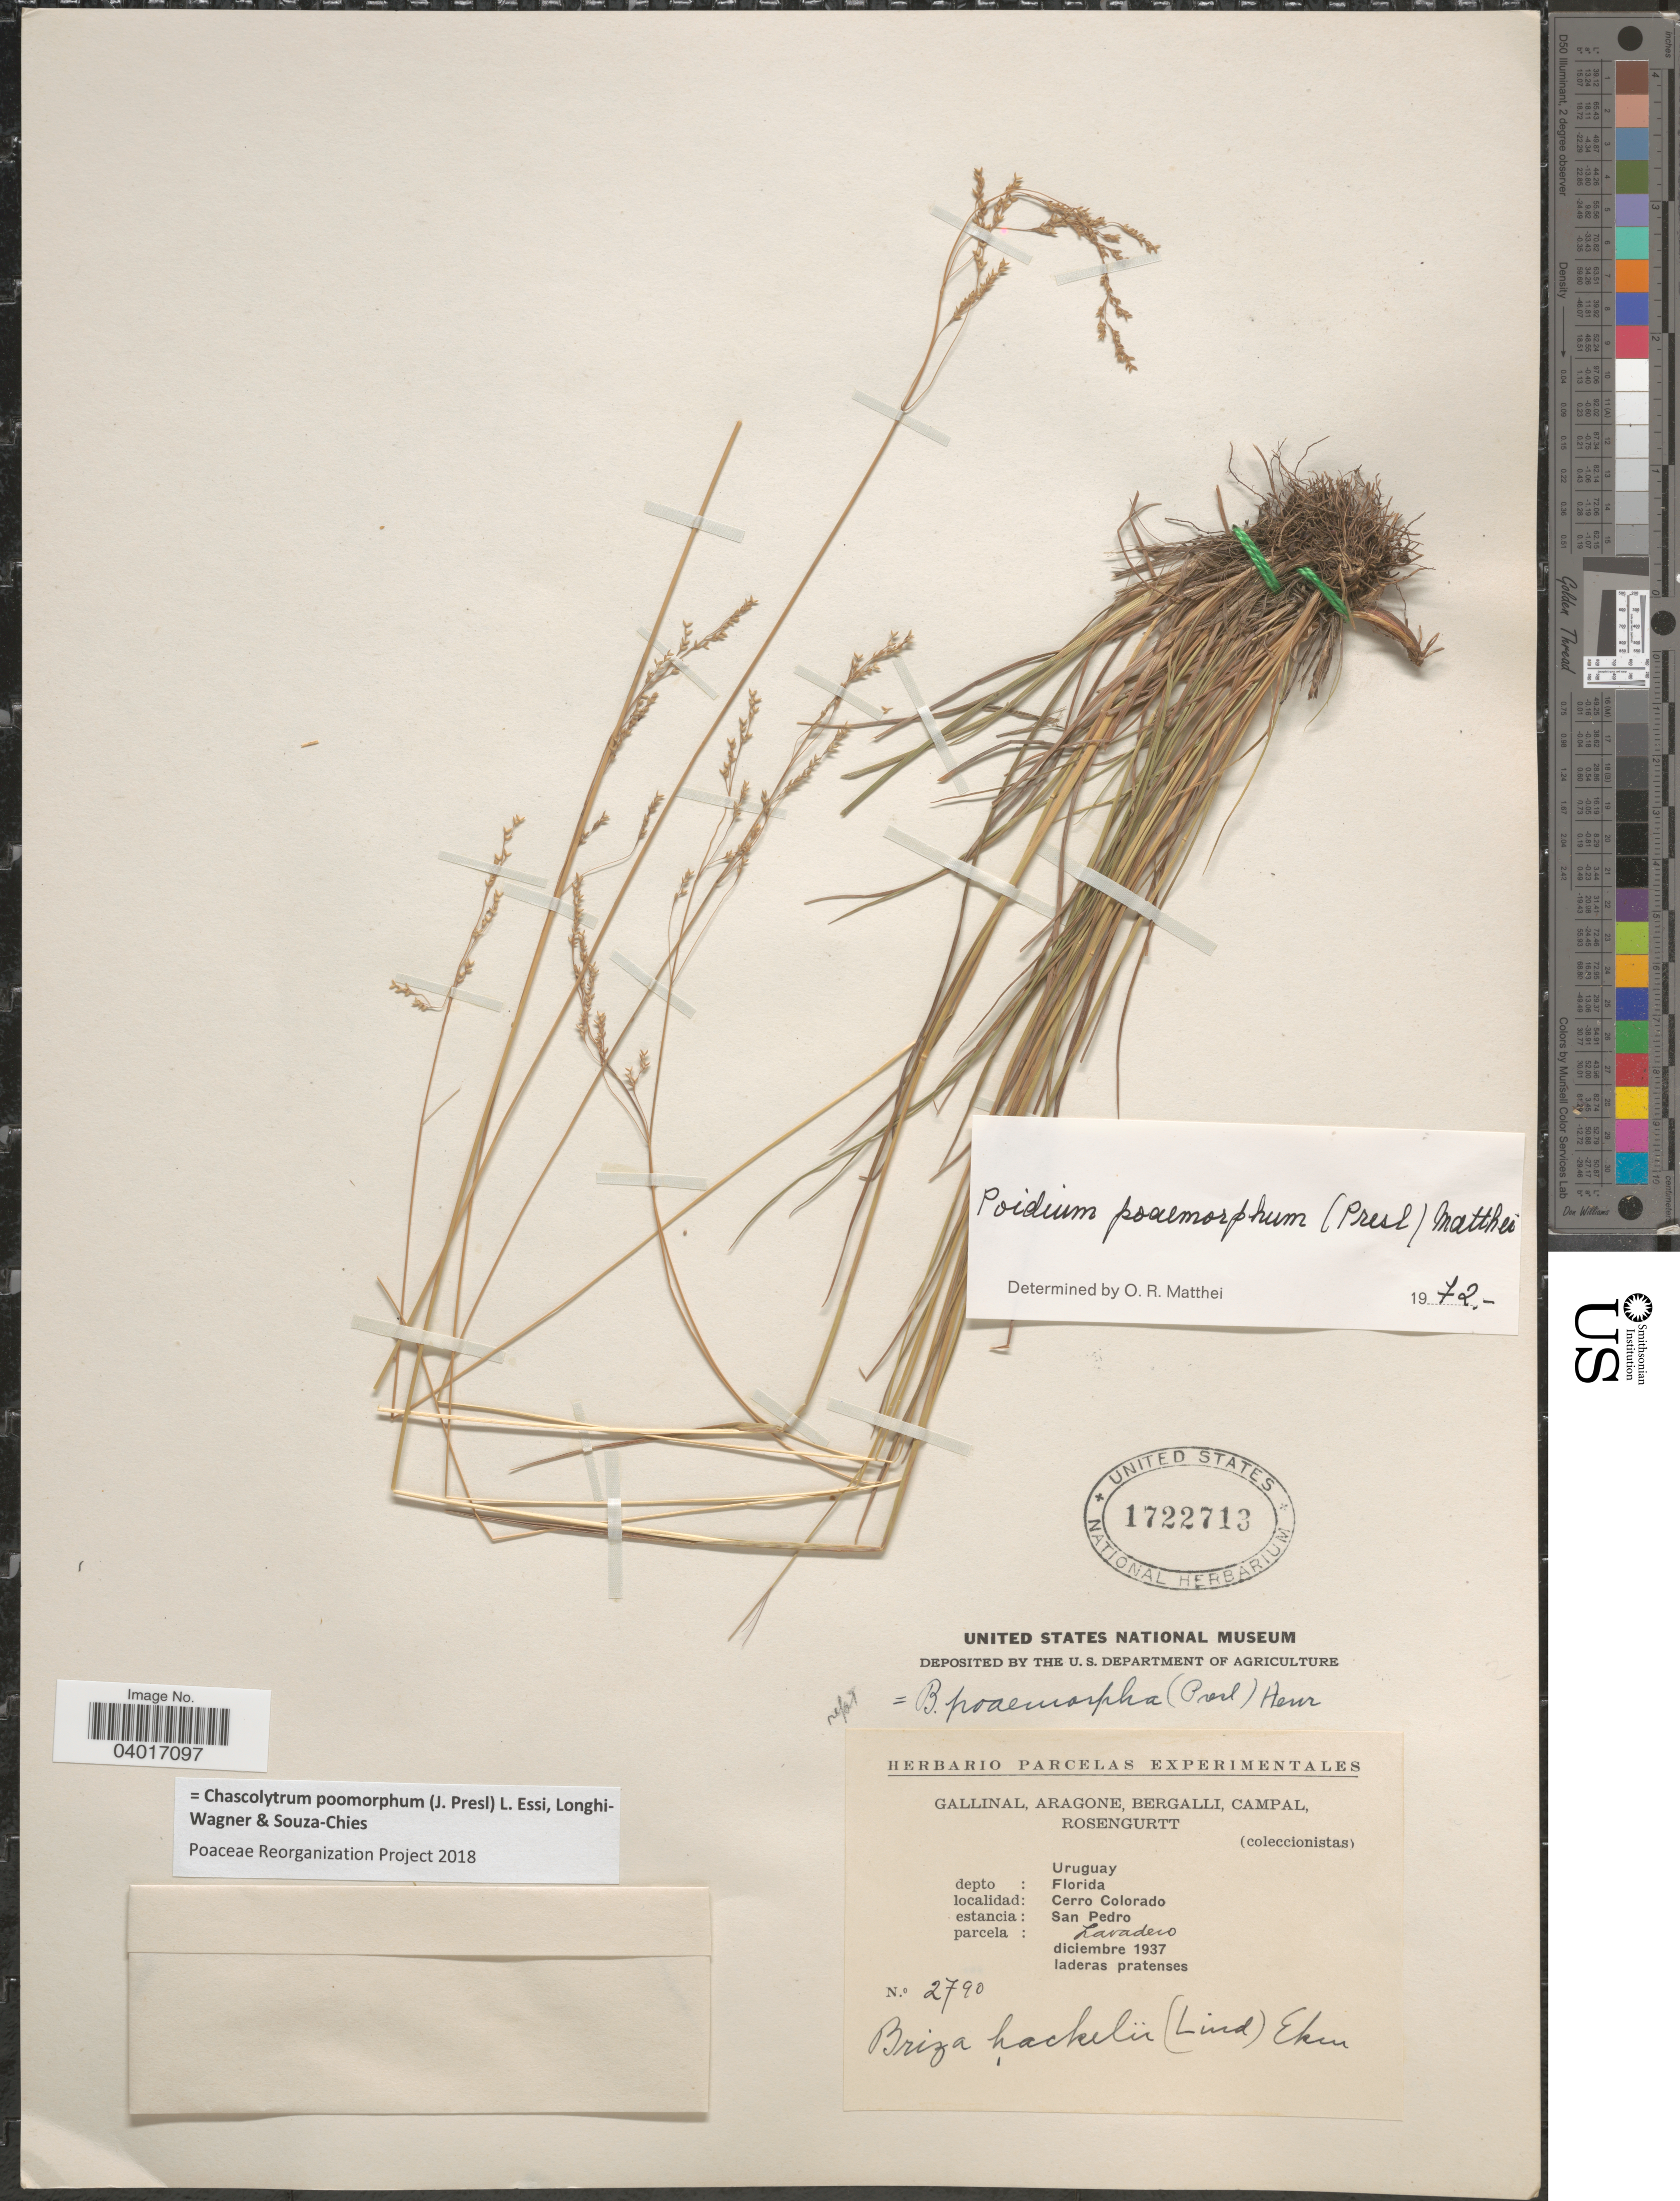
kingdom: Plantae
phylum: Tracheophyta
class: Liliopsida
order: Poales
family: Poaceae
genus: Chascolytrum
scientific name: Chascolytrum poomorphum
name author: (J. Presl) L. Essi et al.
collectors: -. Gallinal, -- Aragone, -- Bergalli, -- Campal & Rosengurtt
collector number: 2790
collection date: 1937-12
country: Uruguay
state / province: Florida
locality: Depto: Florida. Cerro Colorado. Estancia: San Pedro. Parcela: Lavadero.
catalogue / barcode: US 1722713